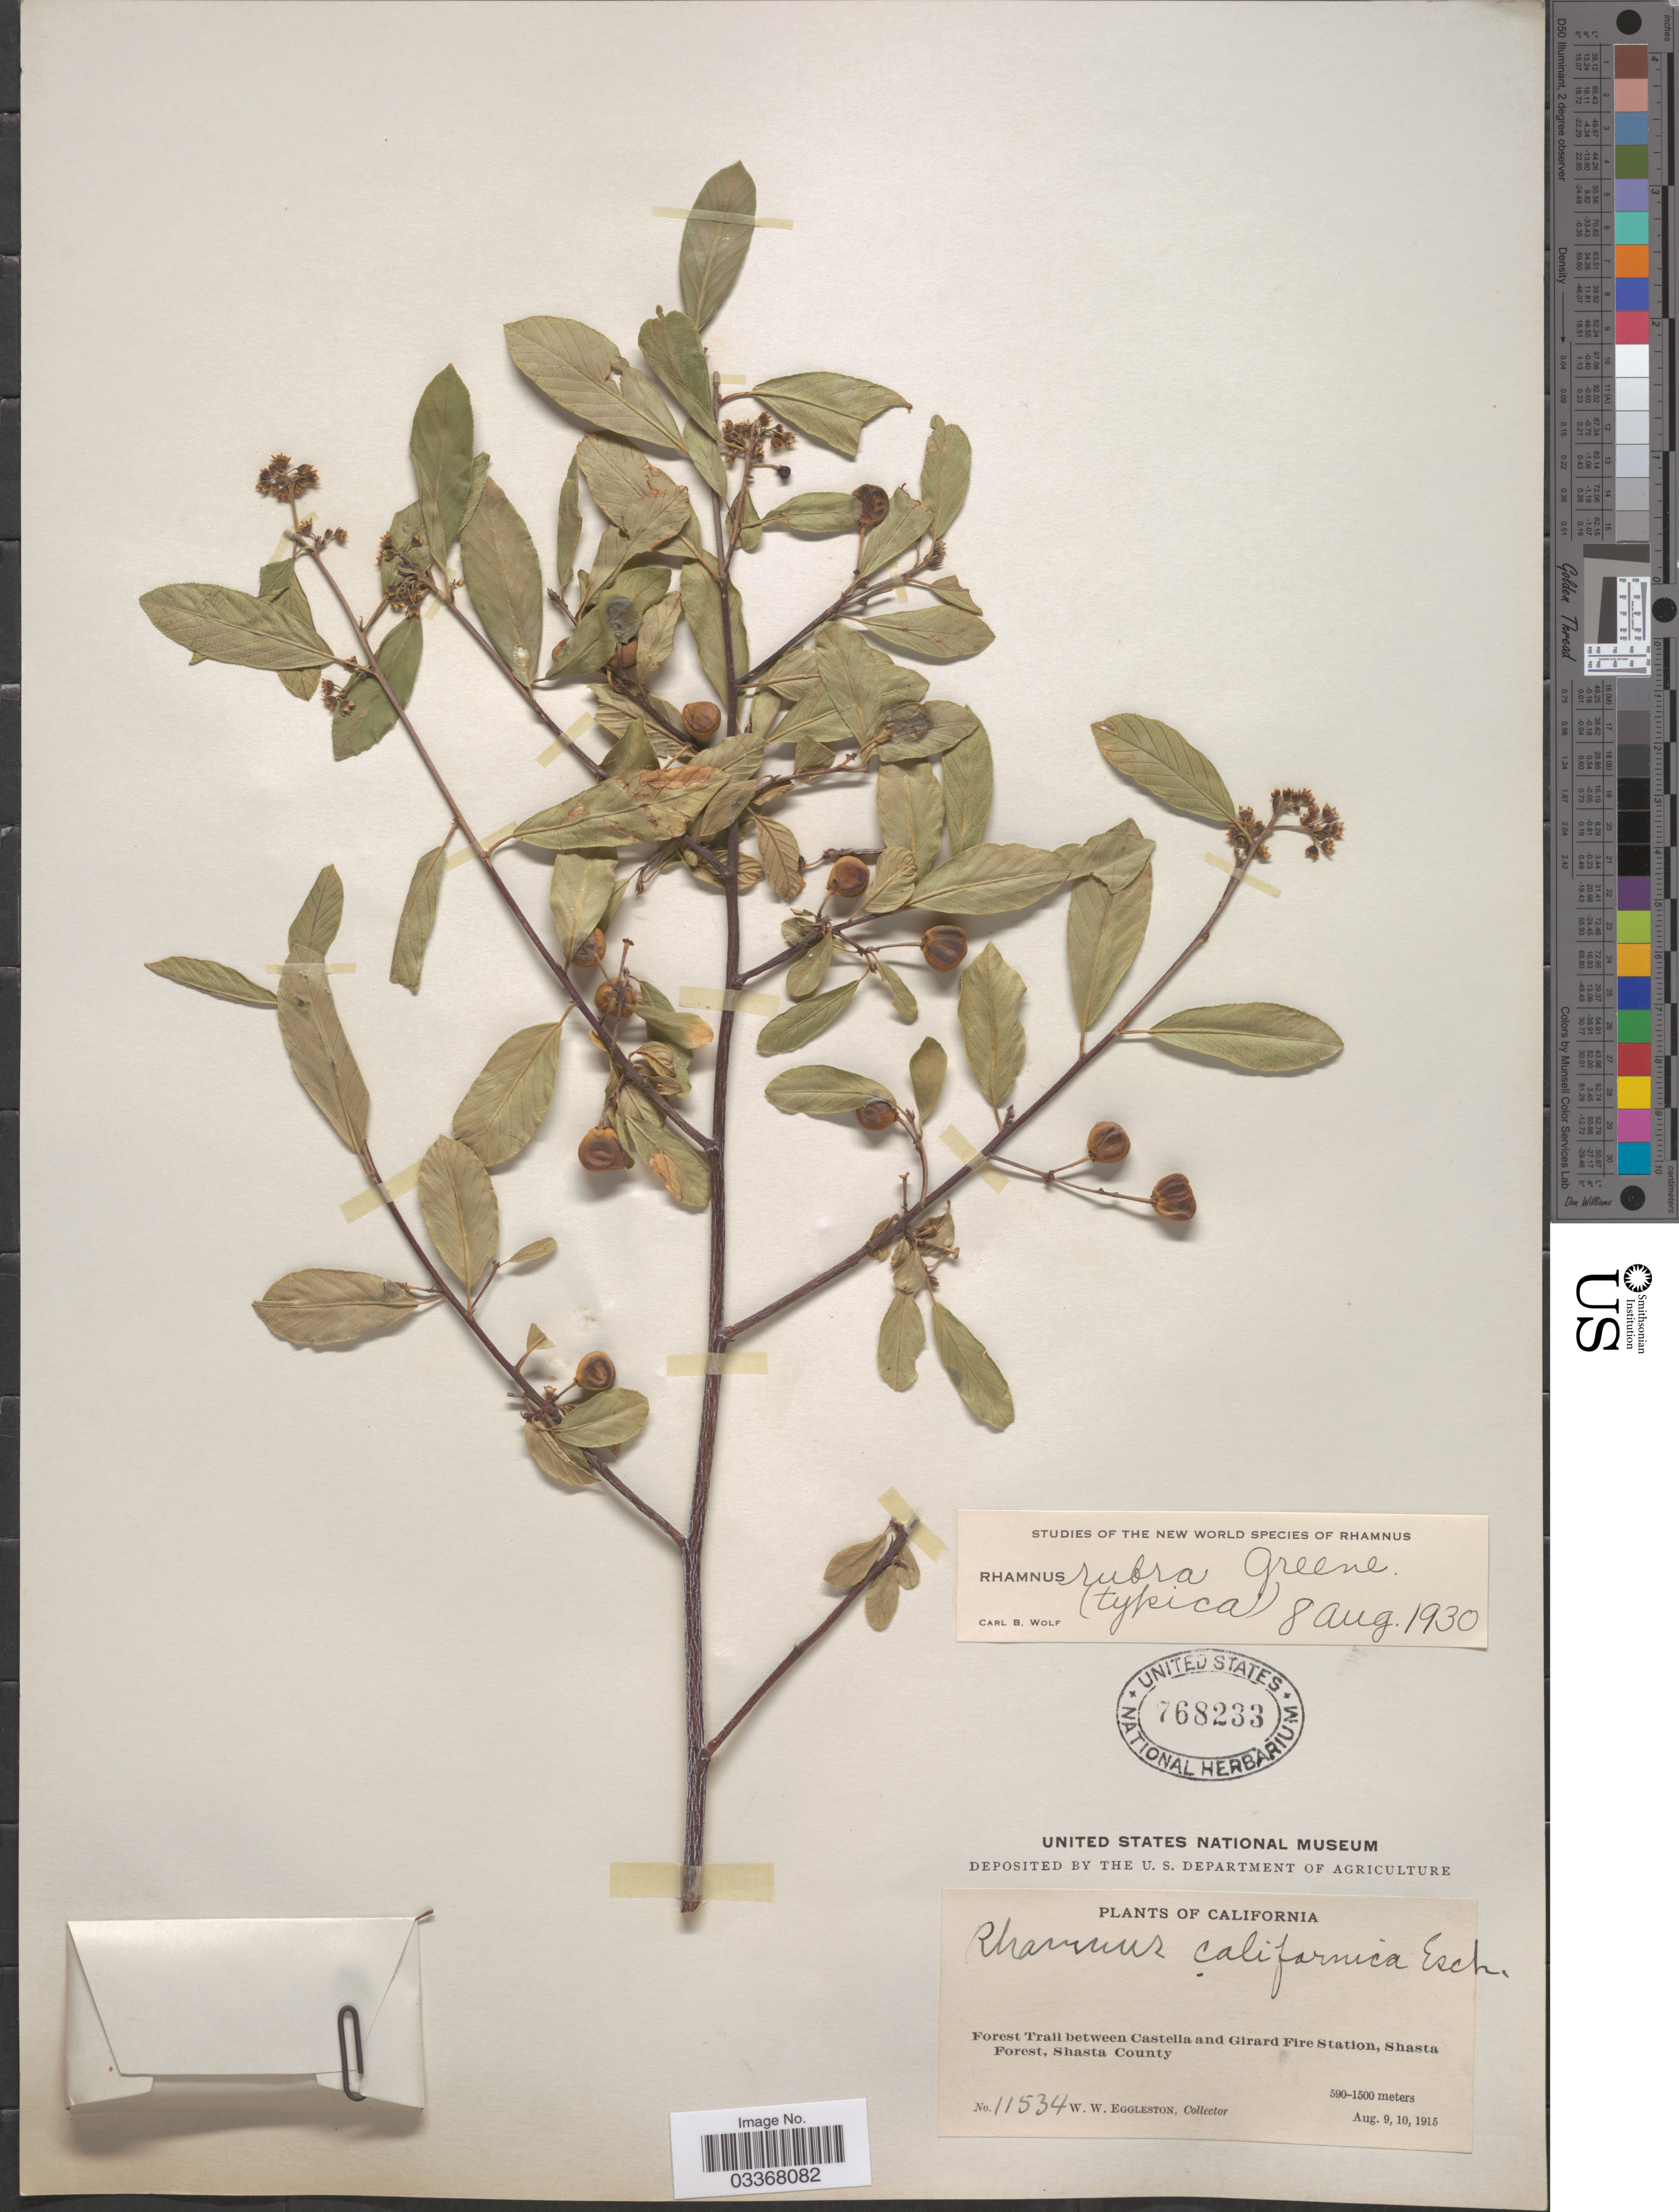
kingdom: Plantae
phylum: Tracheophyta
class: Magnoliopsida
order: Rosales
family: Rhamnaceae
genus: Frangula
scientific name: Frangula rubra subsp. rubra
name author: (Greene) Grubov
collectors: W. W. Eggleston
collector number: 11534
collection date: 1915-08-09/1915-08-10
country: United States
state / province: California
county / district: Shasta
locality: Forest Trail between Castella and Girard Fire Station, Shasta Forest, Shasta County.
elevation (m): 590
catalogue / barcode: US 768233